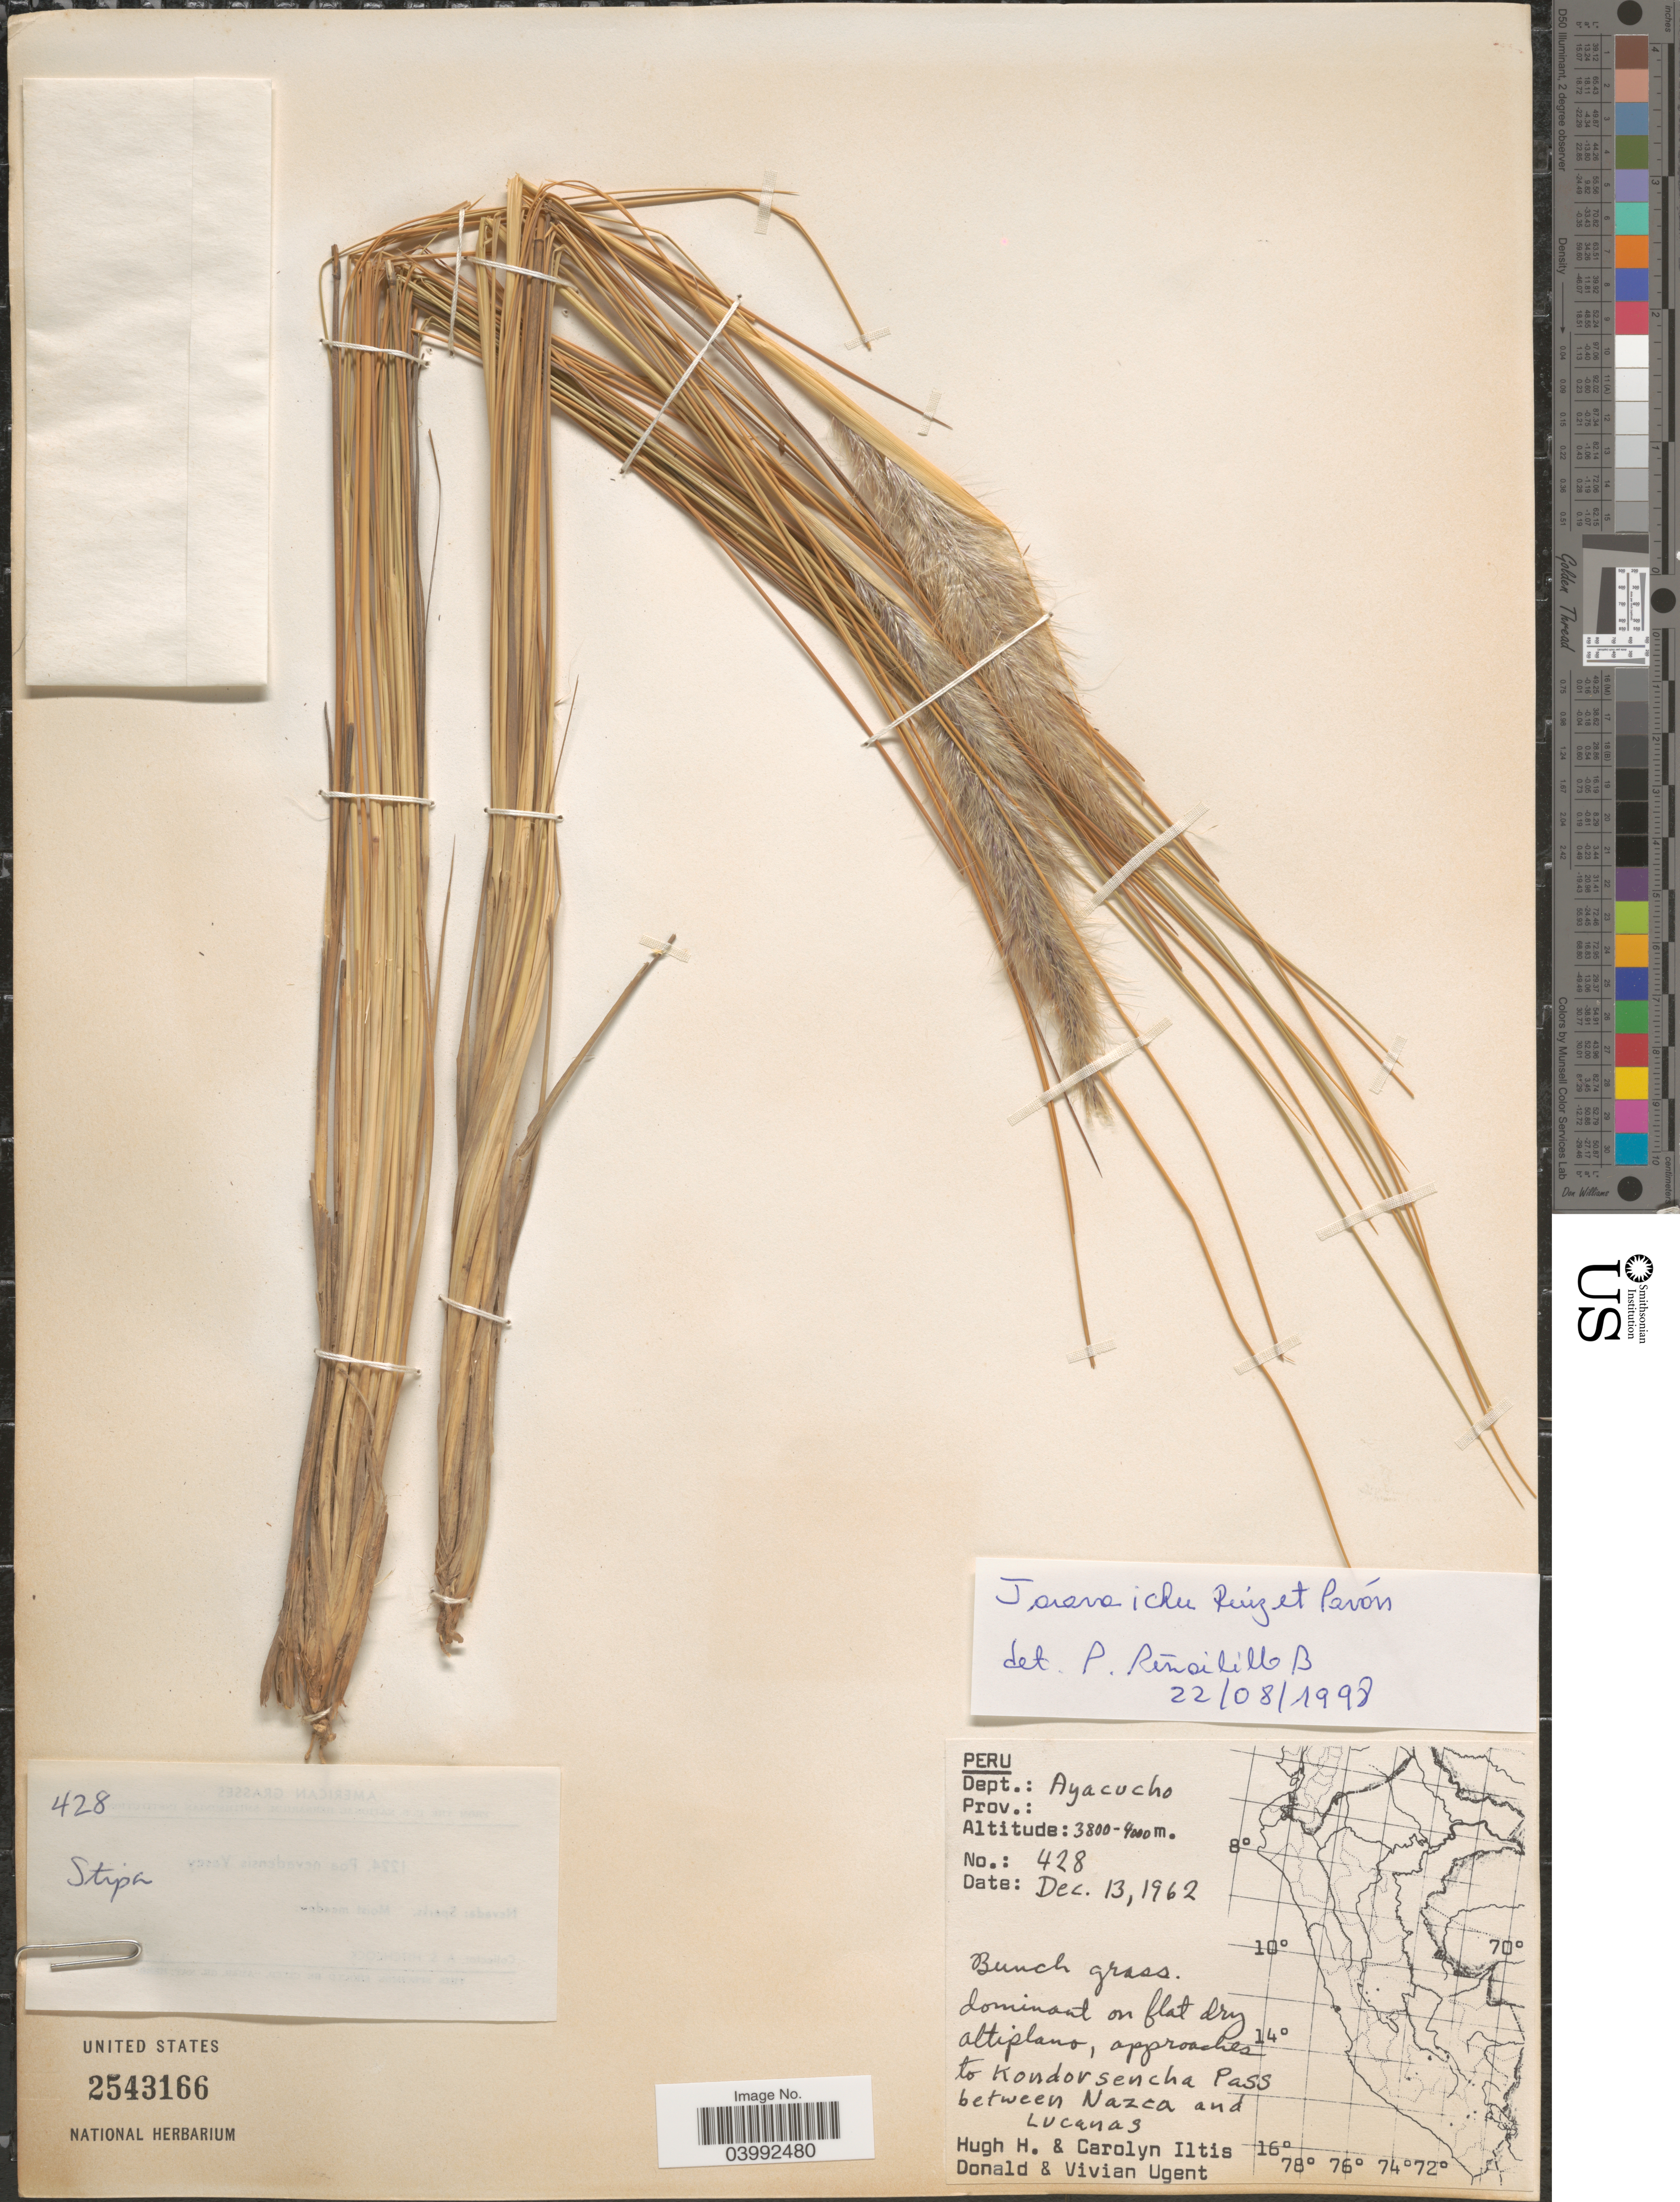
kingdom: Plantae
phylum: Tracheophyta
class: Liliopsida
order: Poales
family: Poaceae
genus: Jarava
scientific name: Jarava ichu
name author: Ruiz & Pav.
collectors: H. Iltis, C. G. Iltis, D. Ugent & V. Ugent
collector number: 428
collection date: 1962-12-13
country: Peru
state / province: Ayacucho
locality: Dept.: Ayacucho. To Kondorsencha Pass between Nazca and Lucanas.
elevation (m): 3800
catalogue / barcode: US 2543166